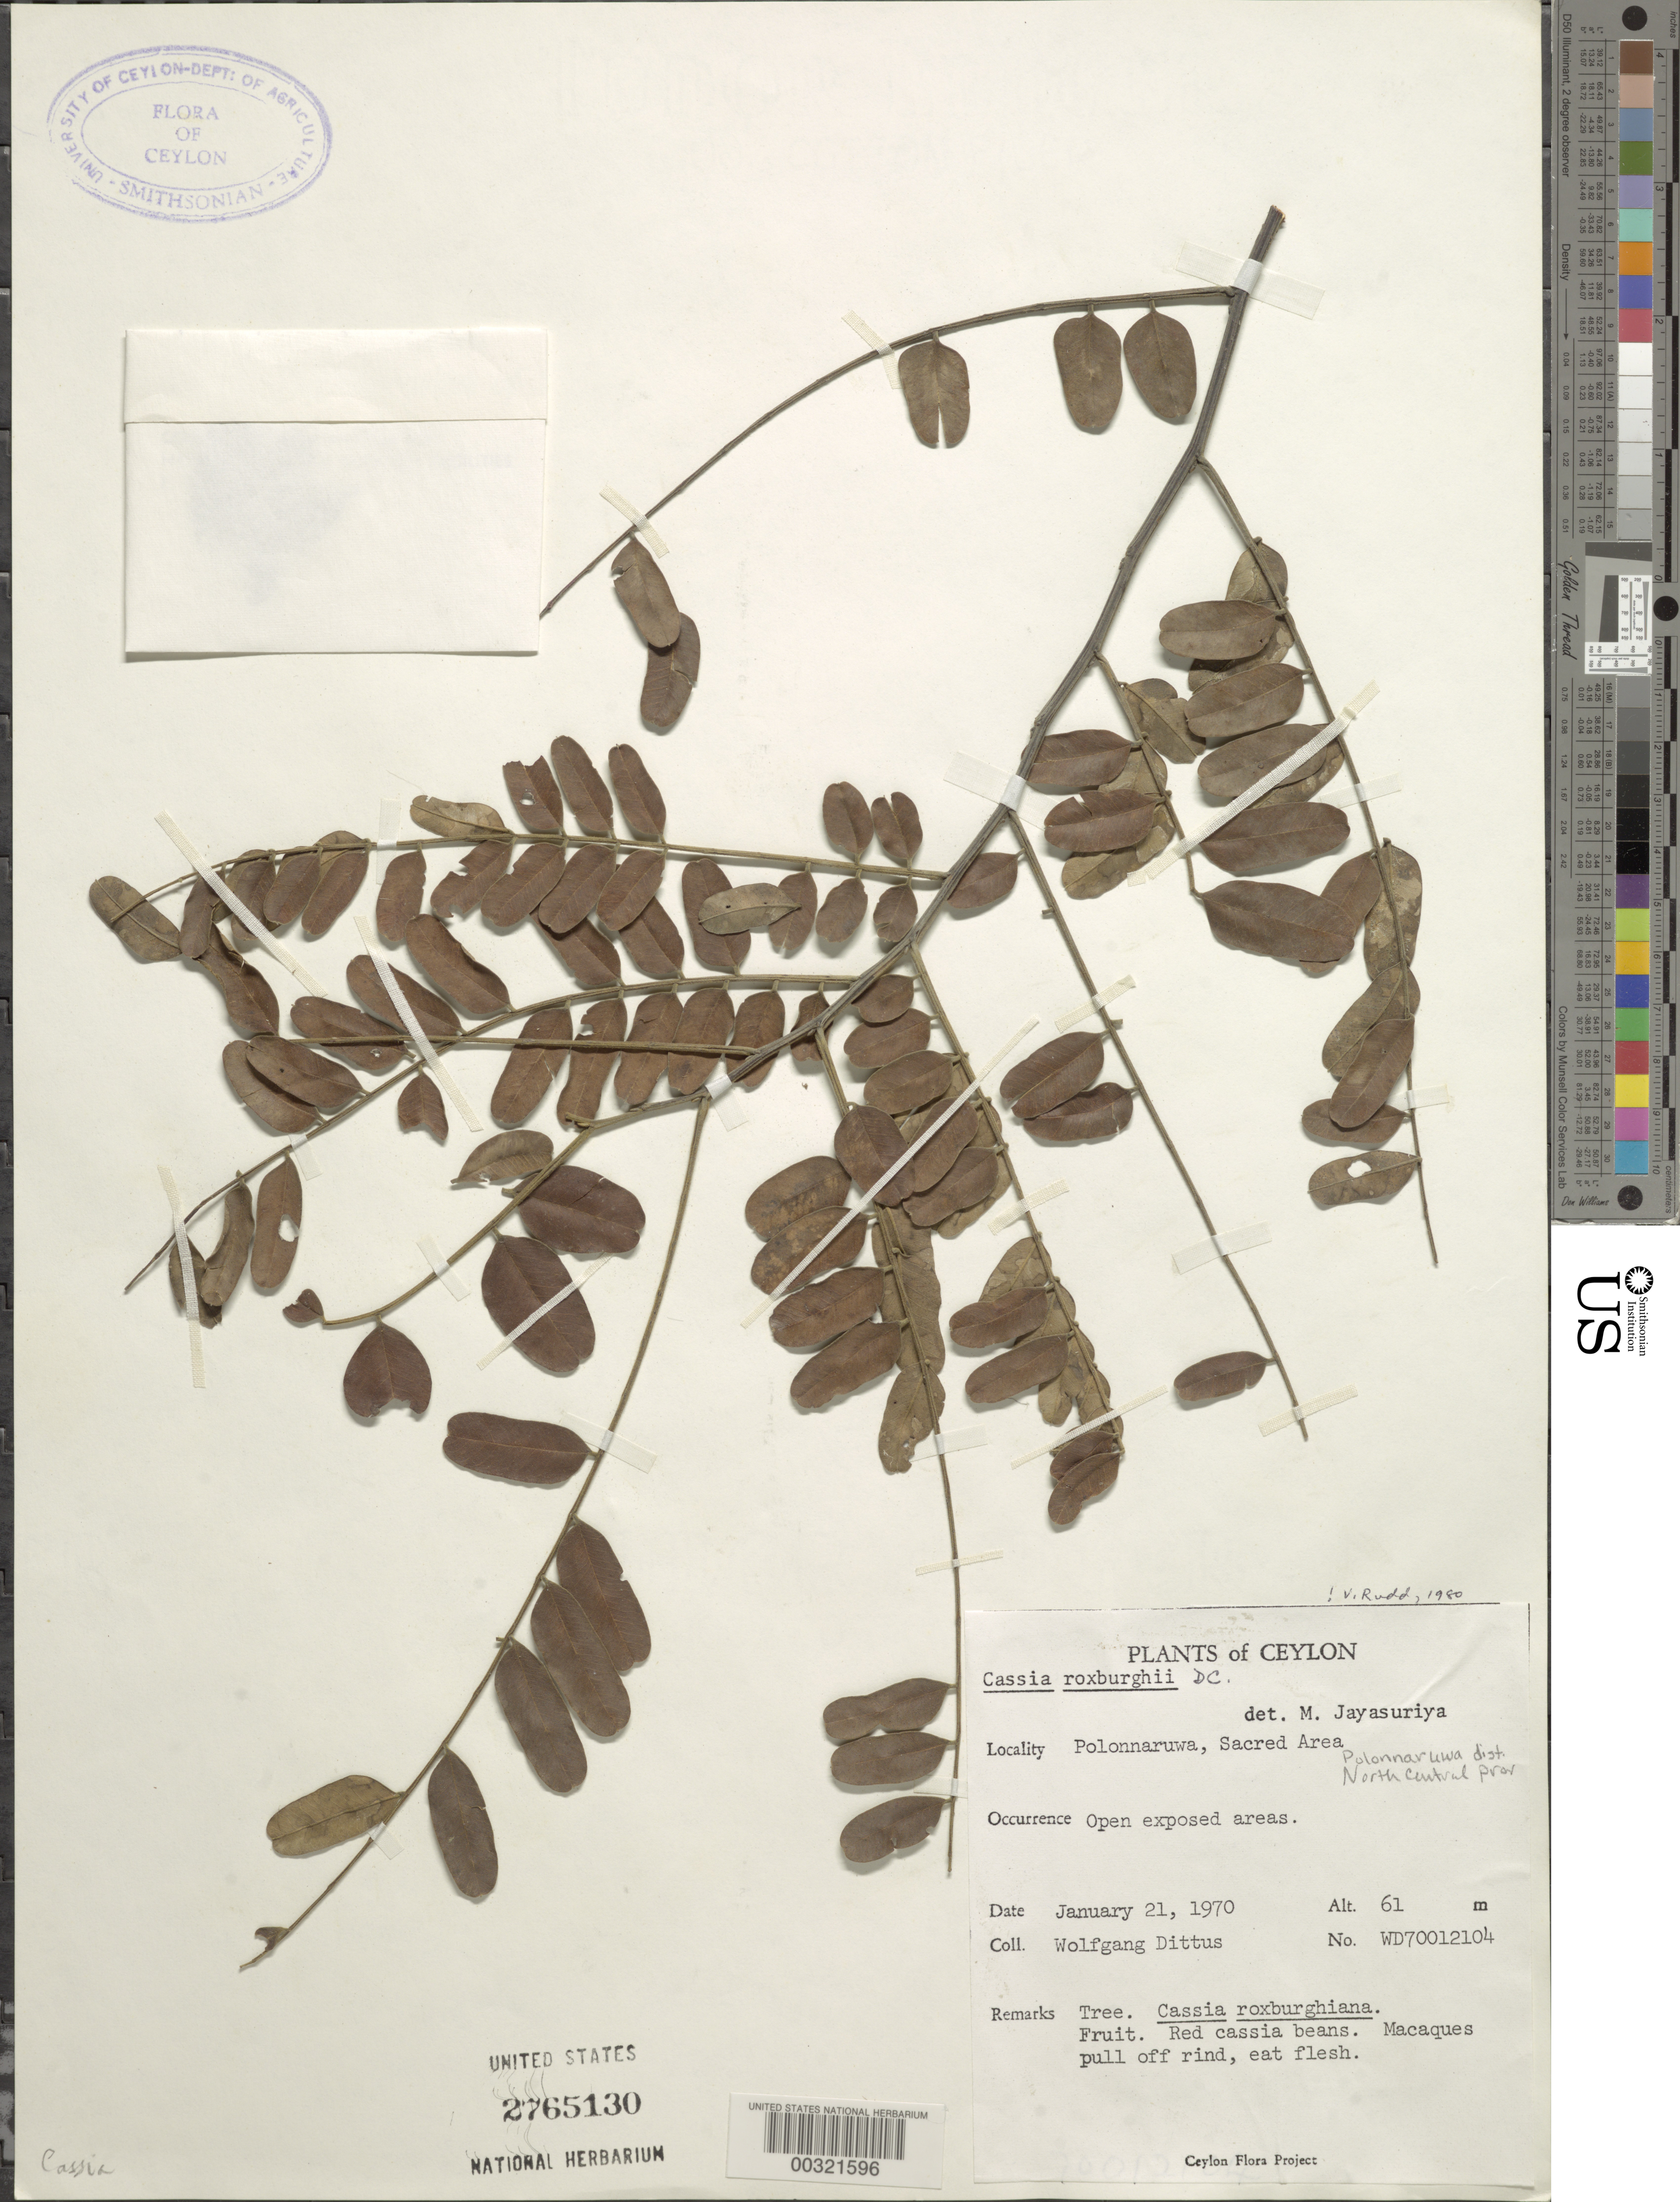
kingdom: Plantae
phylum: Tracheophyta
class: Magnoliopsida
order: Fabales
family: Fabaceae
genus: Cassia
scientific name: Cassia roxburghii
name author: Steud.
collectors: W. Dittus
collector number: Wd70012104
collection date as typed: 21 Jan 1970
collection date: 1970-01-21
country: Sri Lanka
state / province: North Central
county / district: Polonnaruwa Dist.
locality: Polonnaruwa, sacred area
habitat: Open exposed areas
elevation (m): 61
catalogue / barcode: US 2765130